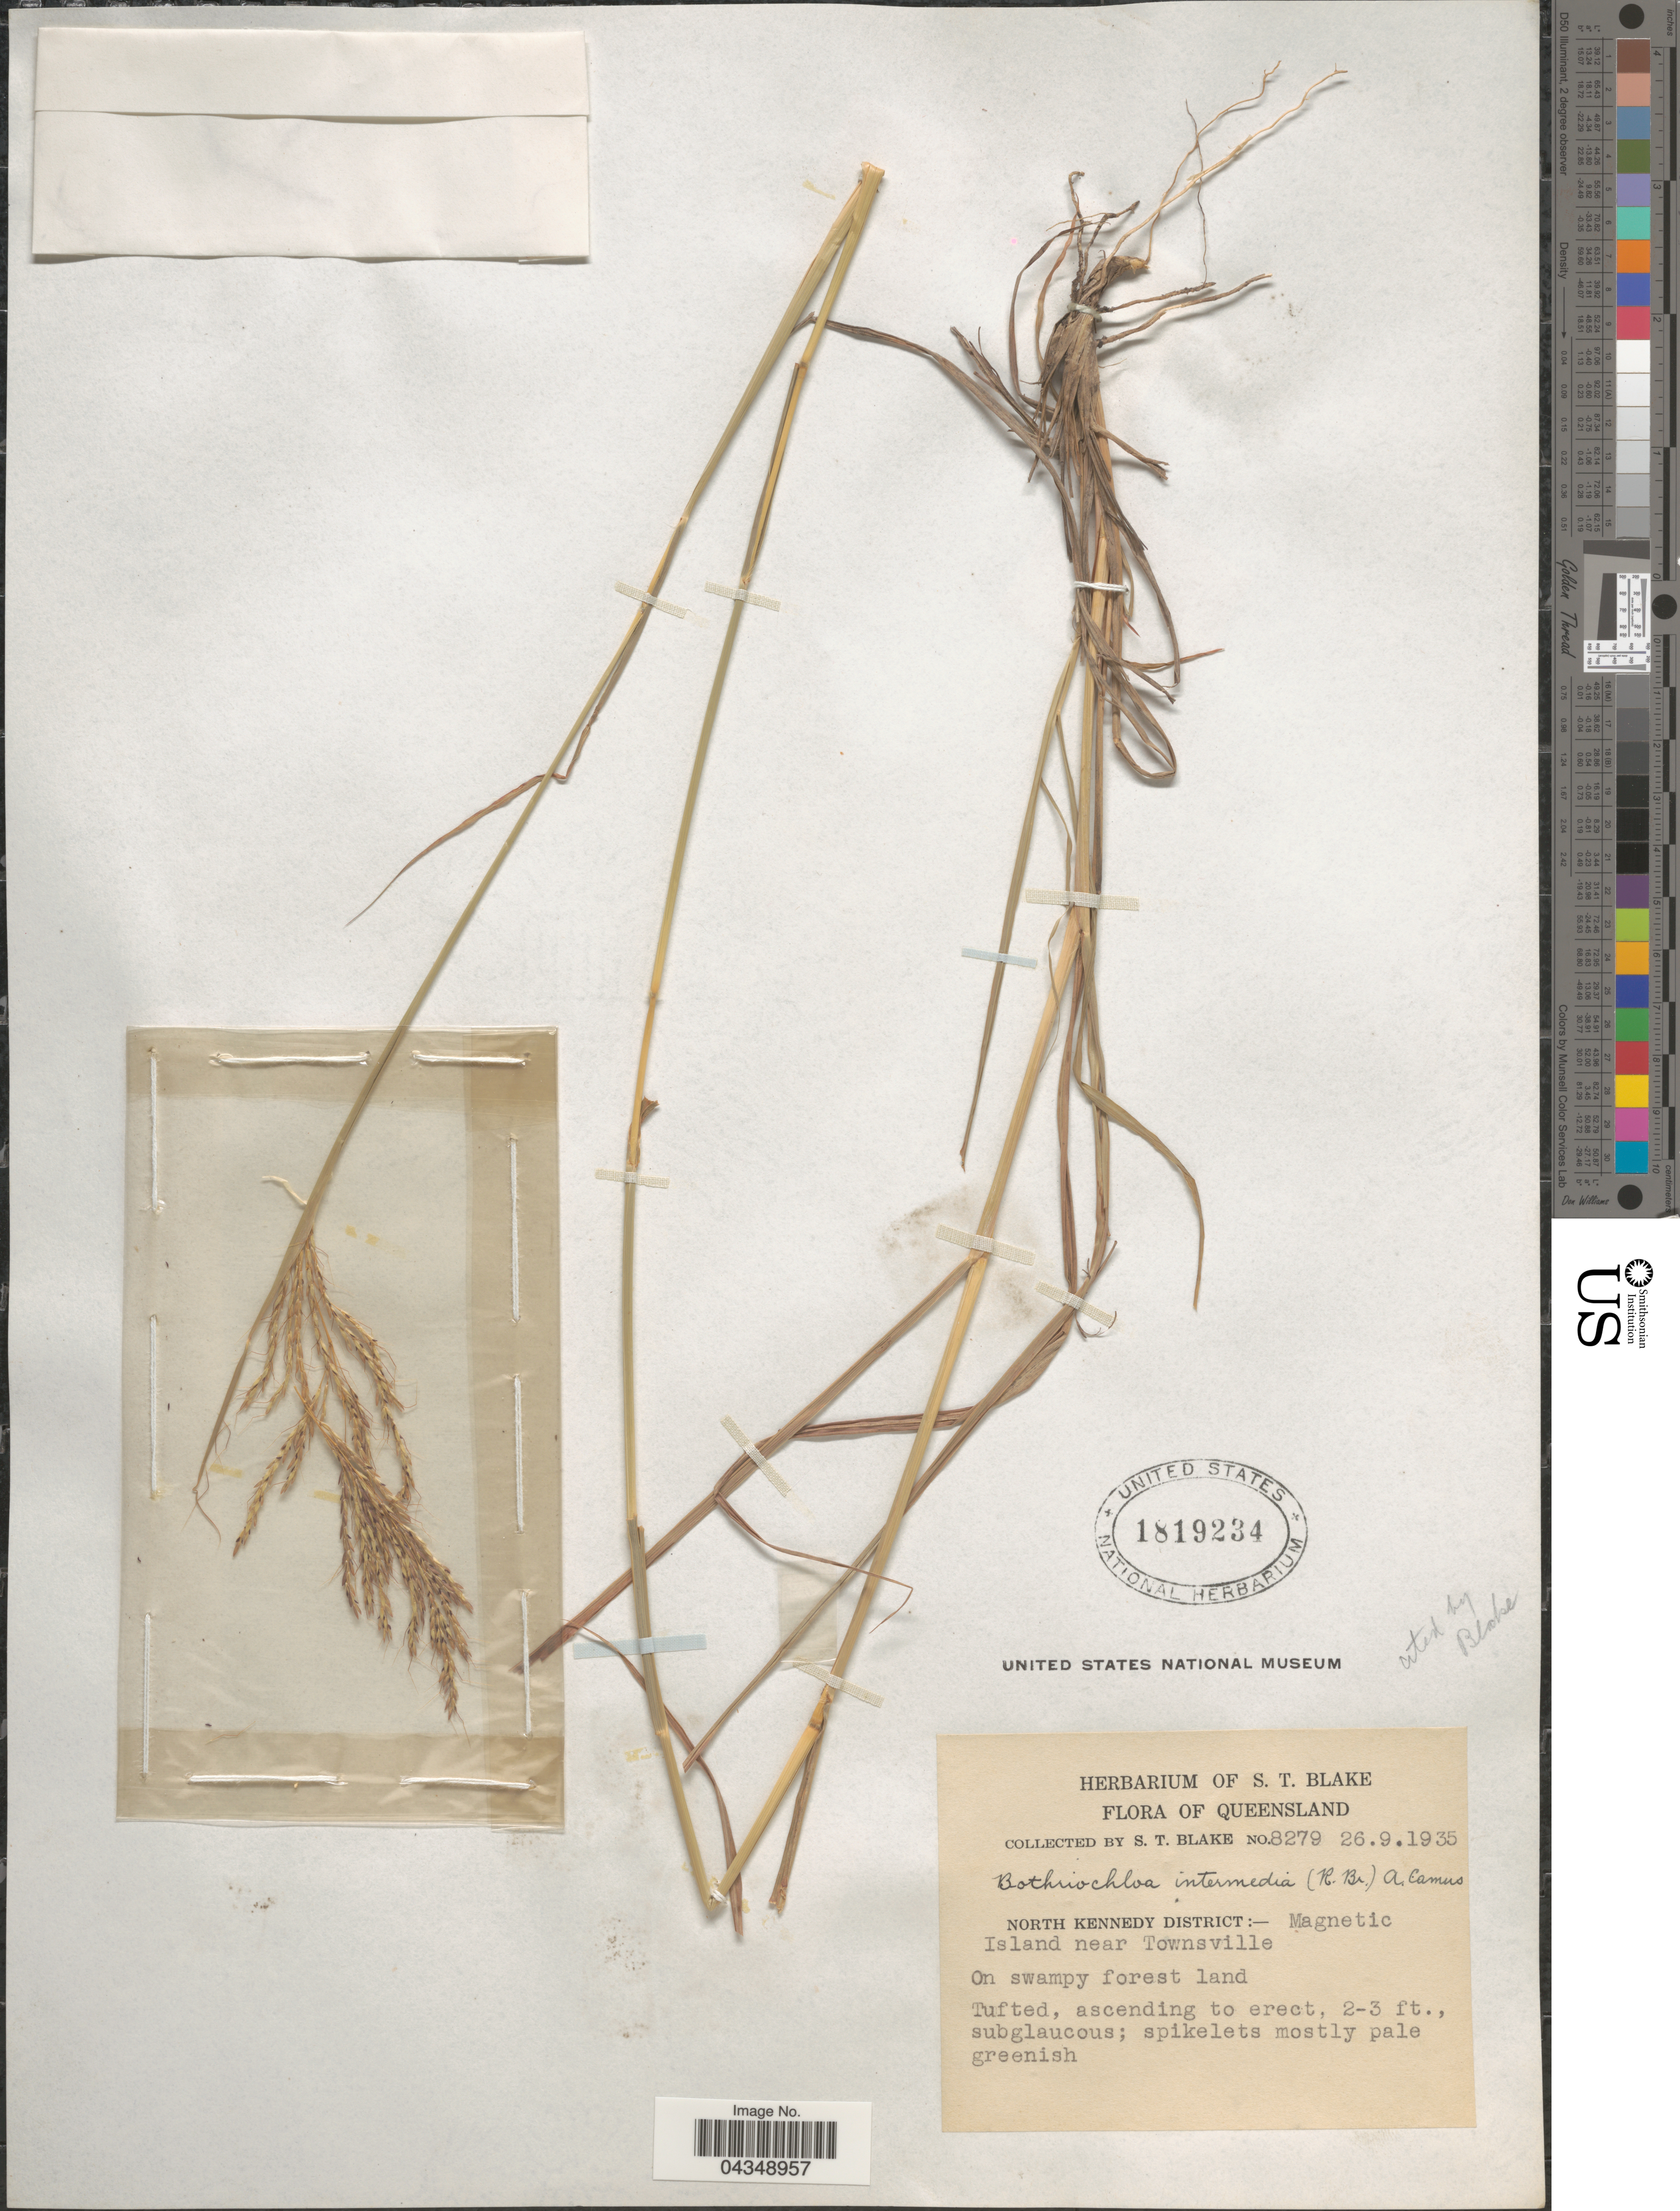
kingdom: Plantae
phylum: Tracheophyta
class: Liliopsida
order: Poales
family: Poaceae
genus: Bothriochloa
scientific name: Bothriochloa bladhii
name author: (Retz.) S.T. Blake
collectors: S. T. Blake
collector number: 8279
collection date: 1935-09-26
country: Australia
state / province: Queensland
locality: North Kennedy District: Magnetic Island near forest land.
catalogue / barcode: US 1819234